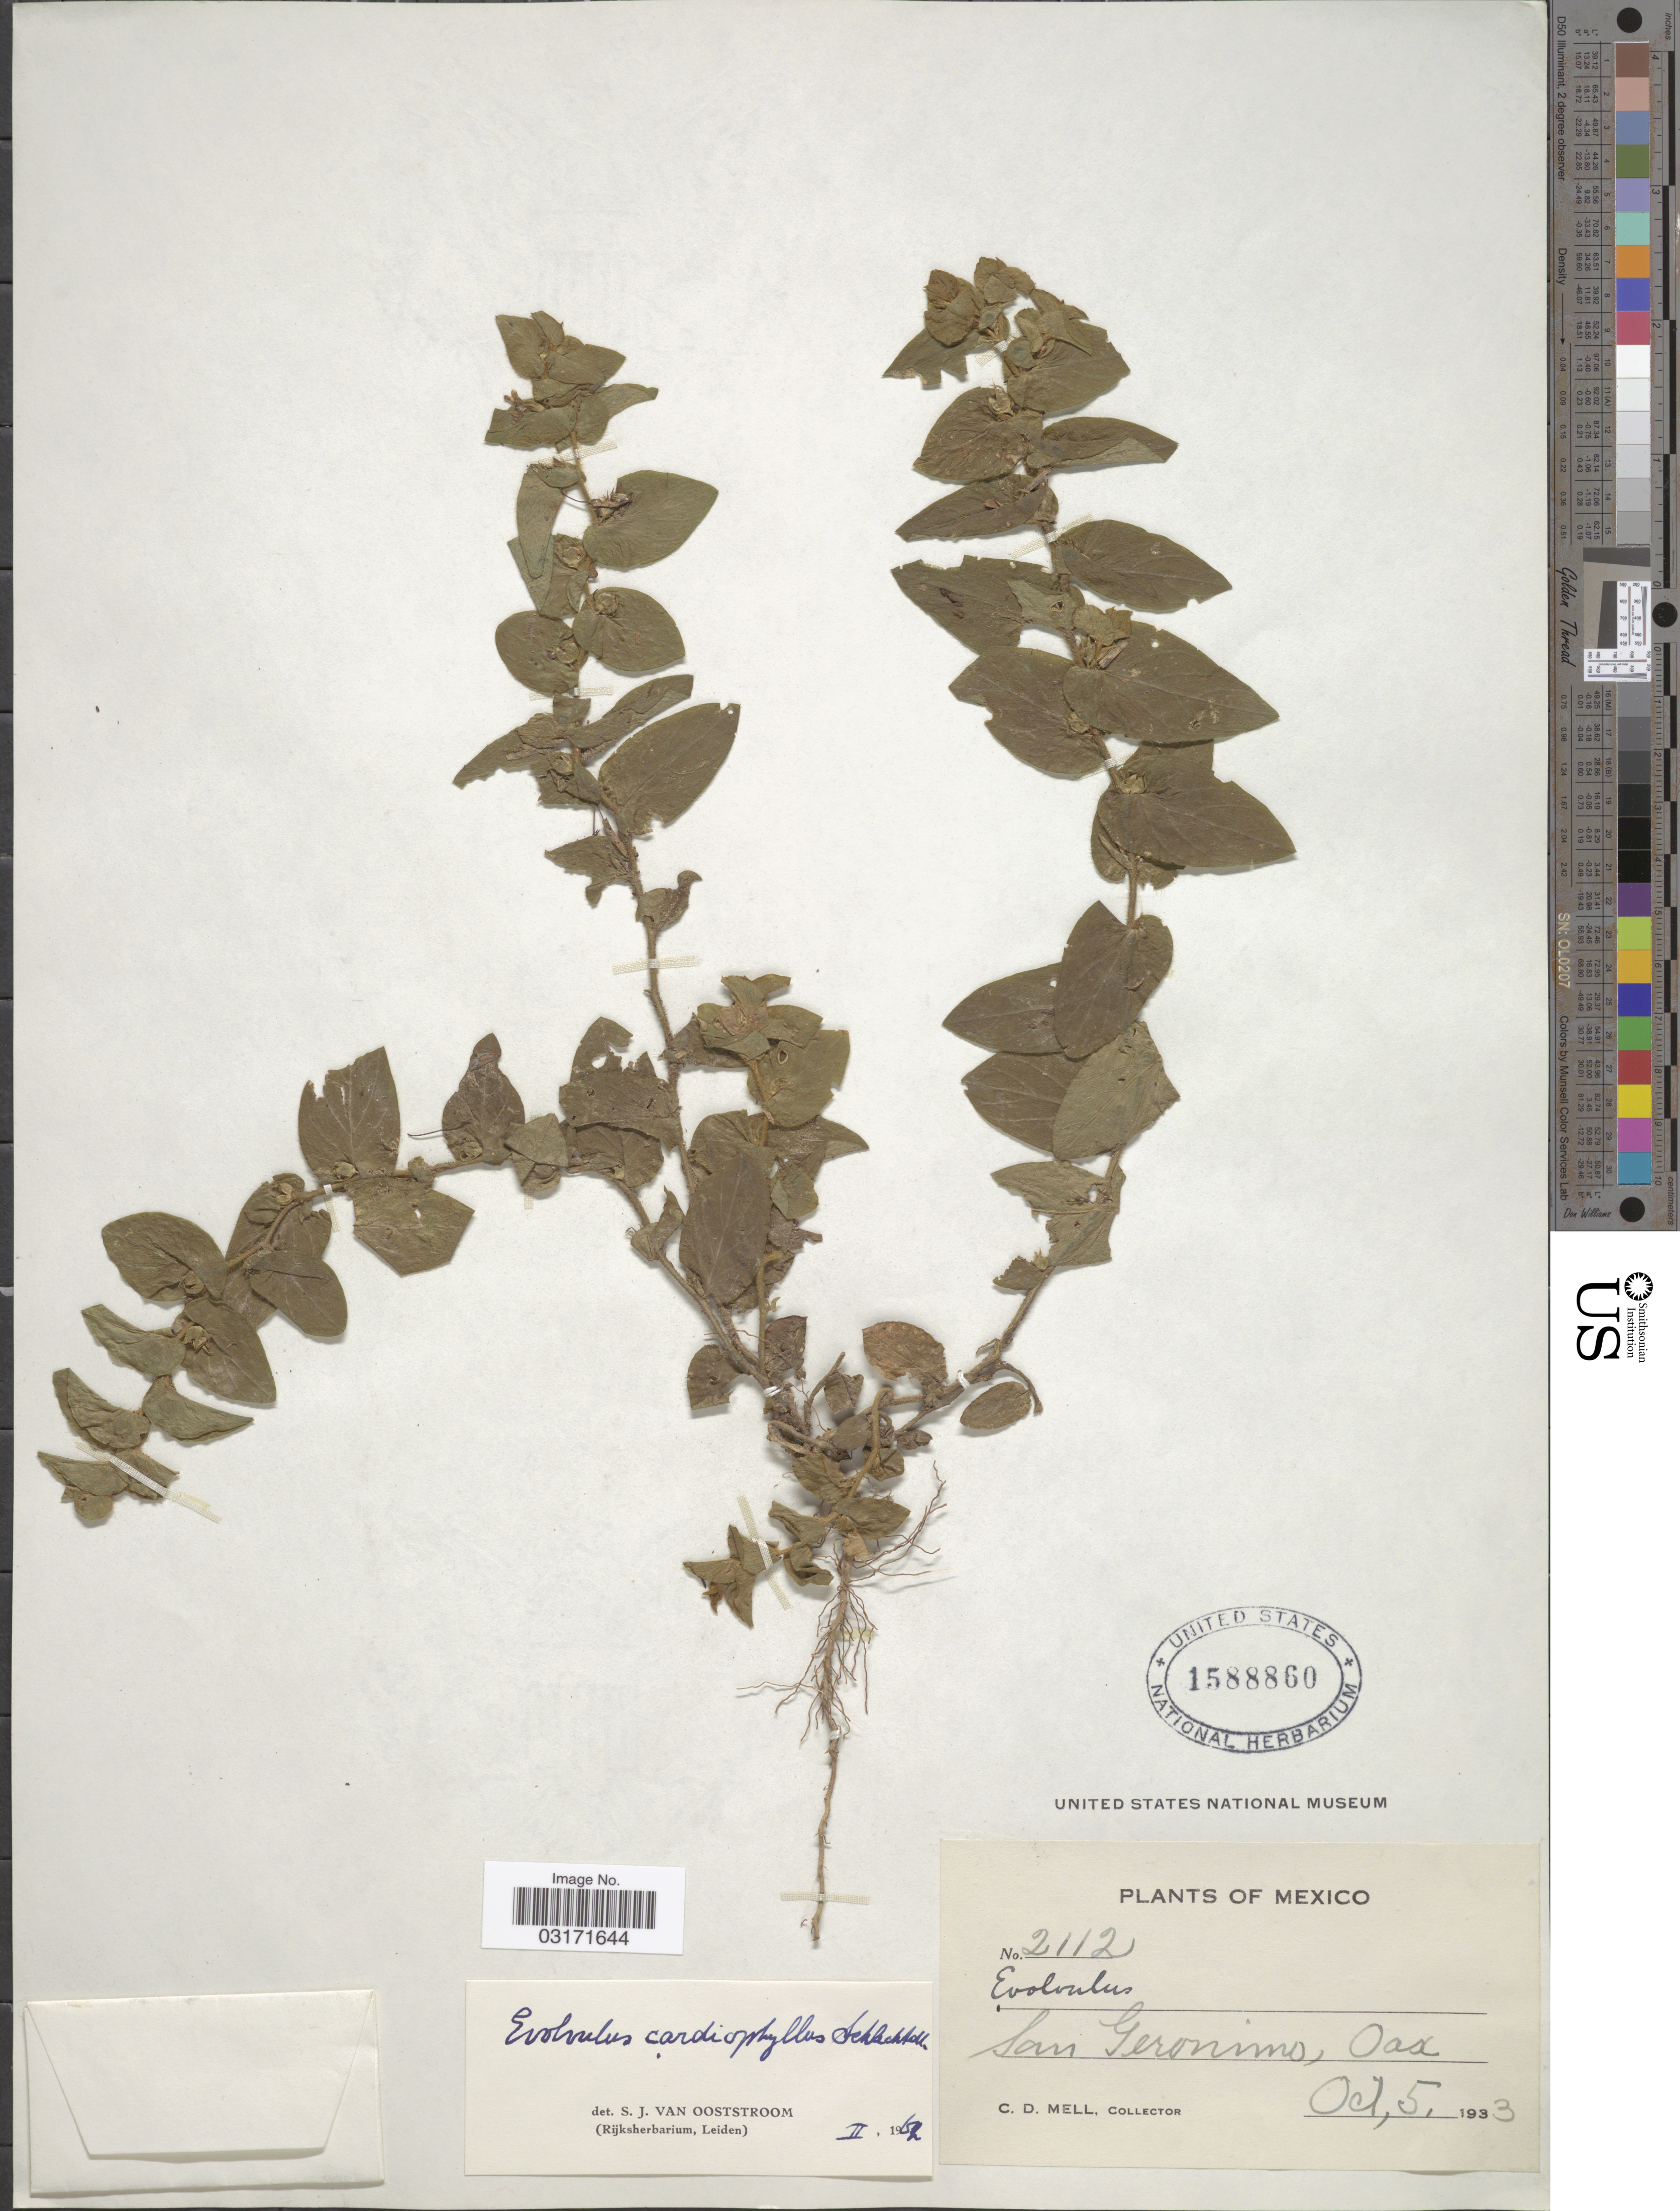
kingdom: Plantae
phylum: Tracheophyta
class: Magnoliopsida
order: Solanales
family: Convolvulaceae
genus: Evolvulus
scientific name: Evolvulus cardiophyllus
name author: Schltdl.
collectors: C. D. Mell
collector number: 2112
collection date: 1933-10-05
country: Mexico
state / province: Oaxaca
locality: San Geronimo.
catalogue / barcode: US 1588860